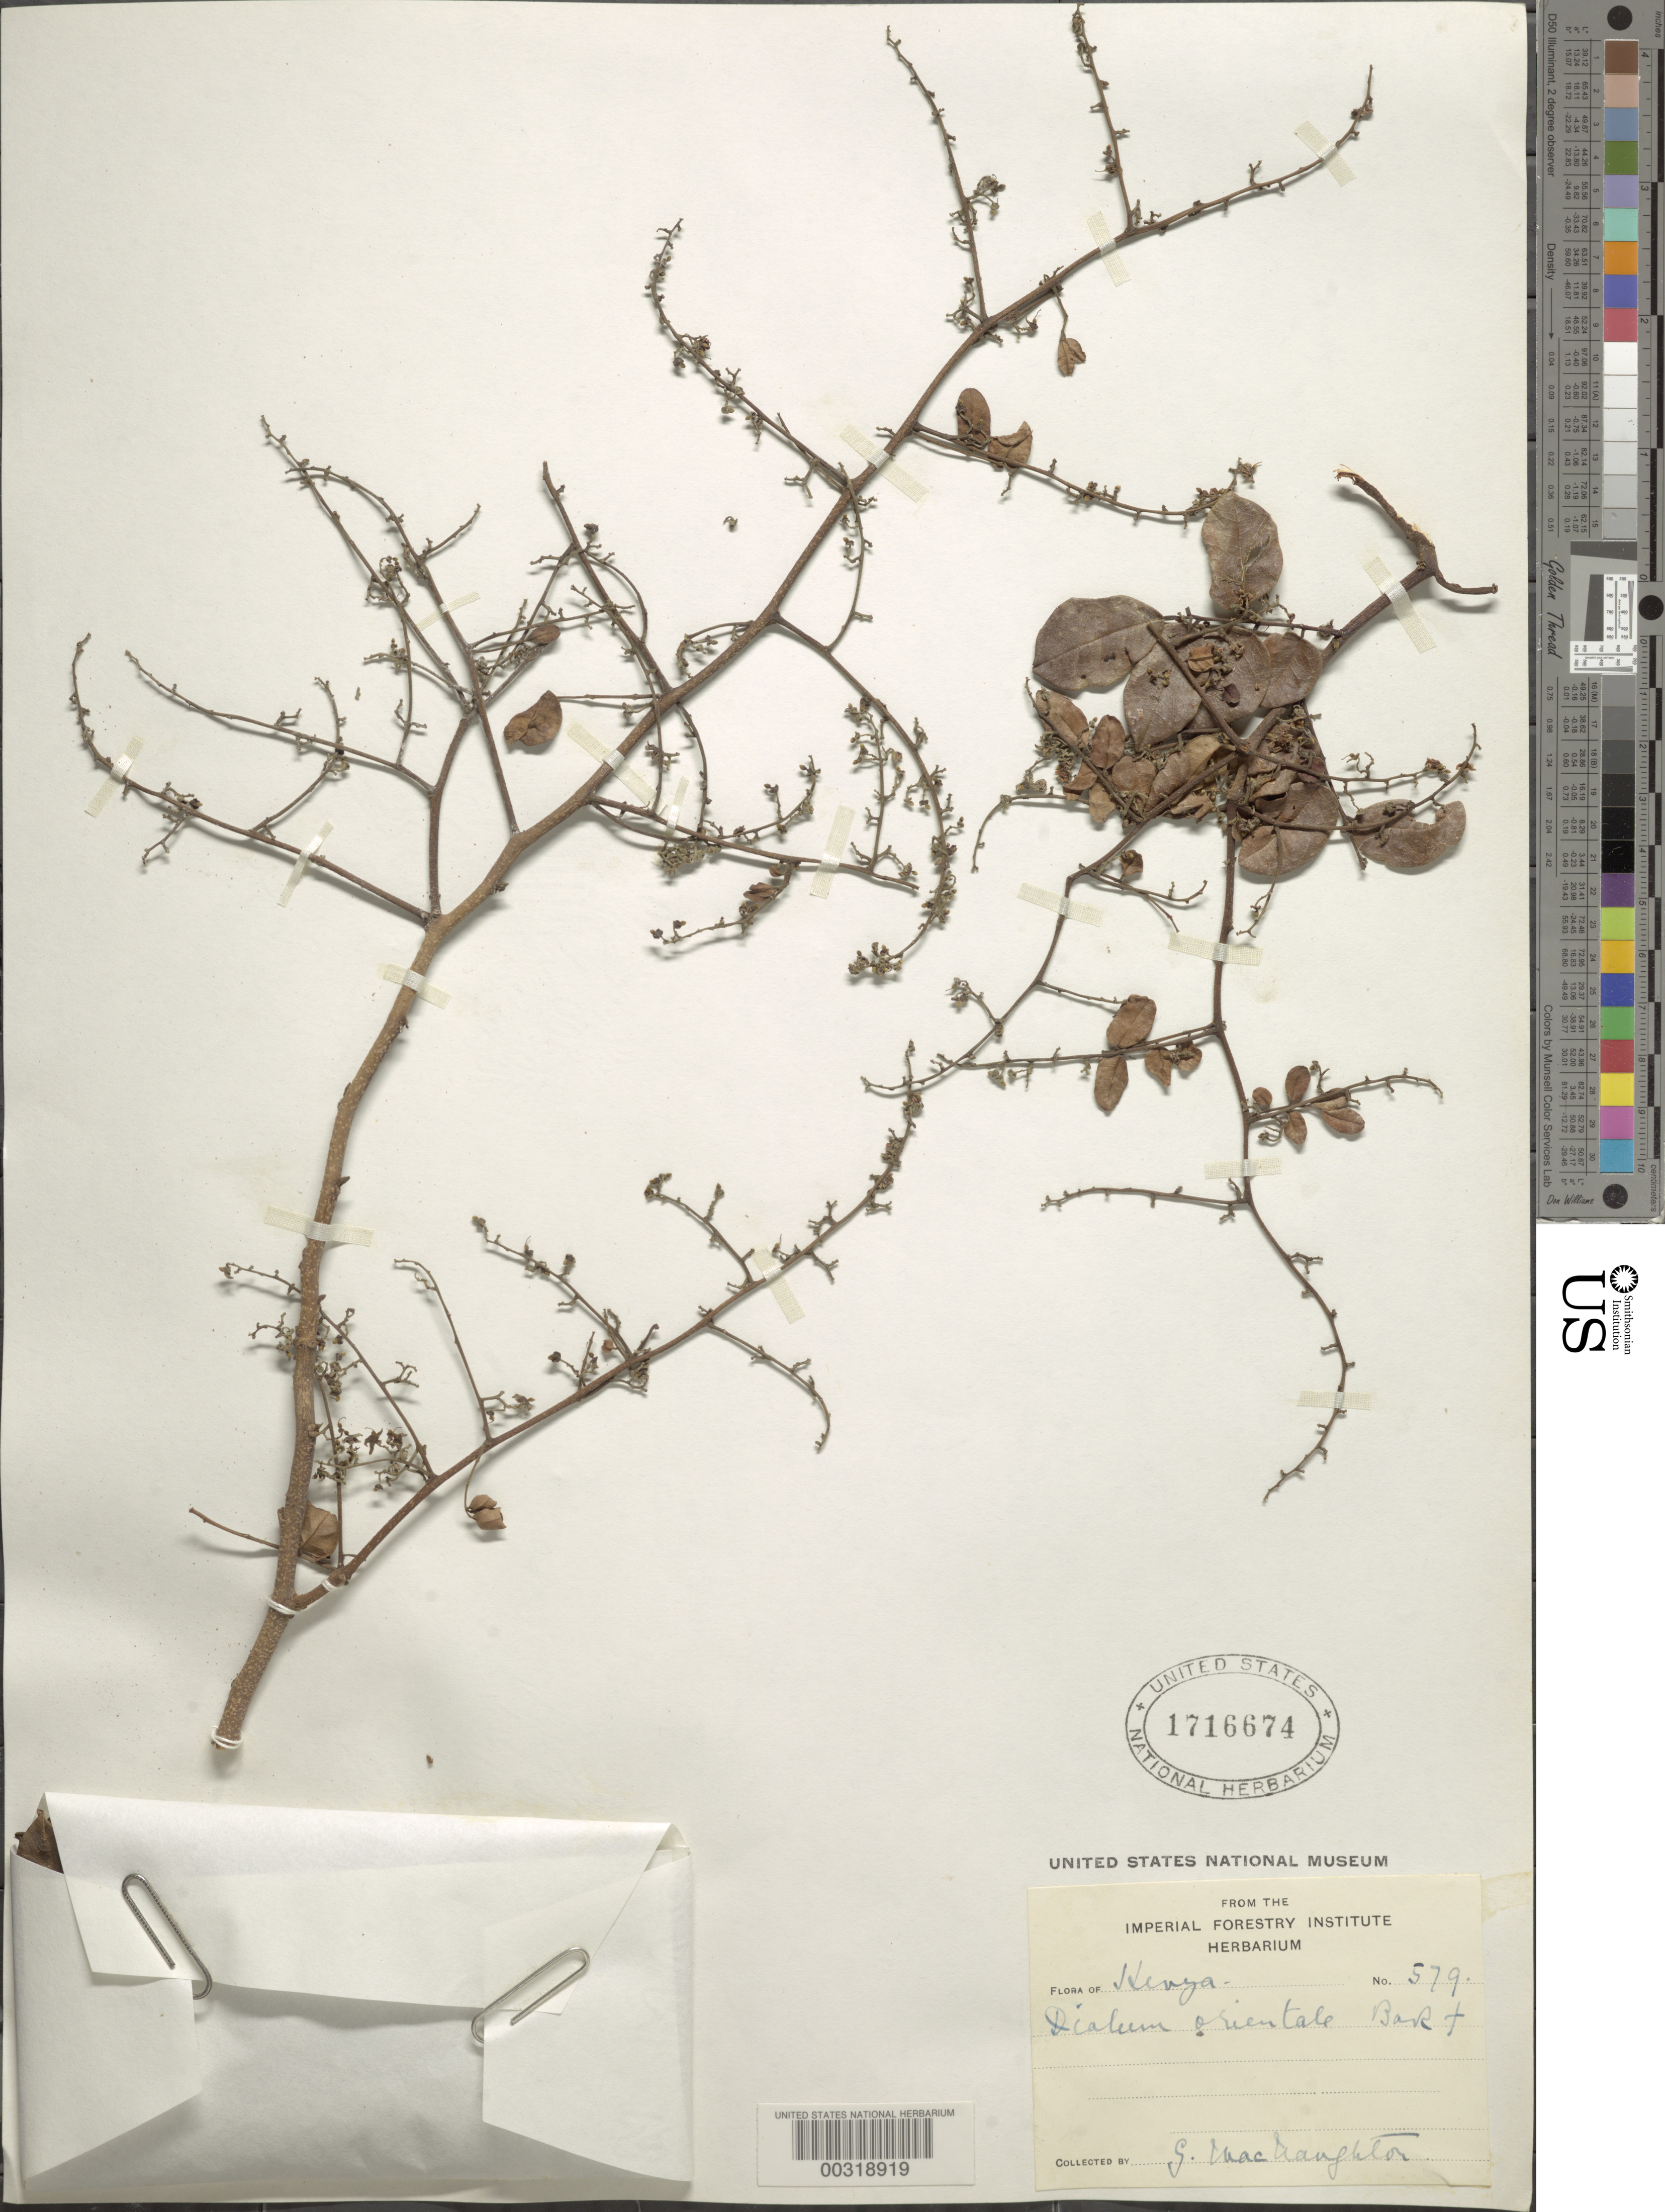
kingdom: Plantae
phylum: Tracheophyta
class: Magnoliopsida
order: Fabales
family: Fabaceae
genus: Dialium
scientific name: Dialium orientale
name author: Baker f.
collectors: G. Macnaughton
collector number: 579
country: Kenya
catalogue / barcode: US 1716674